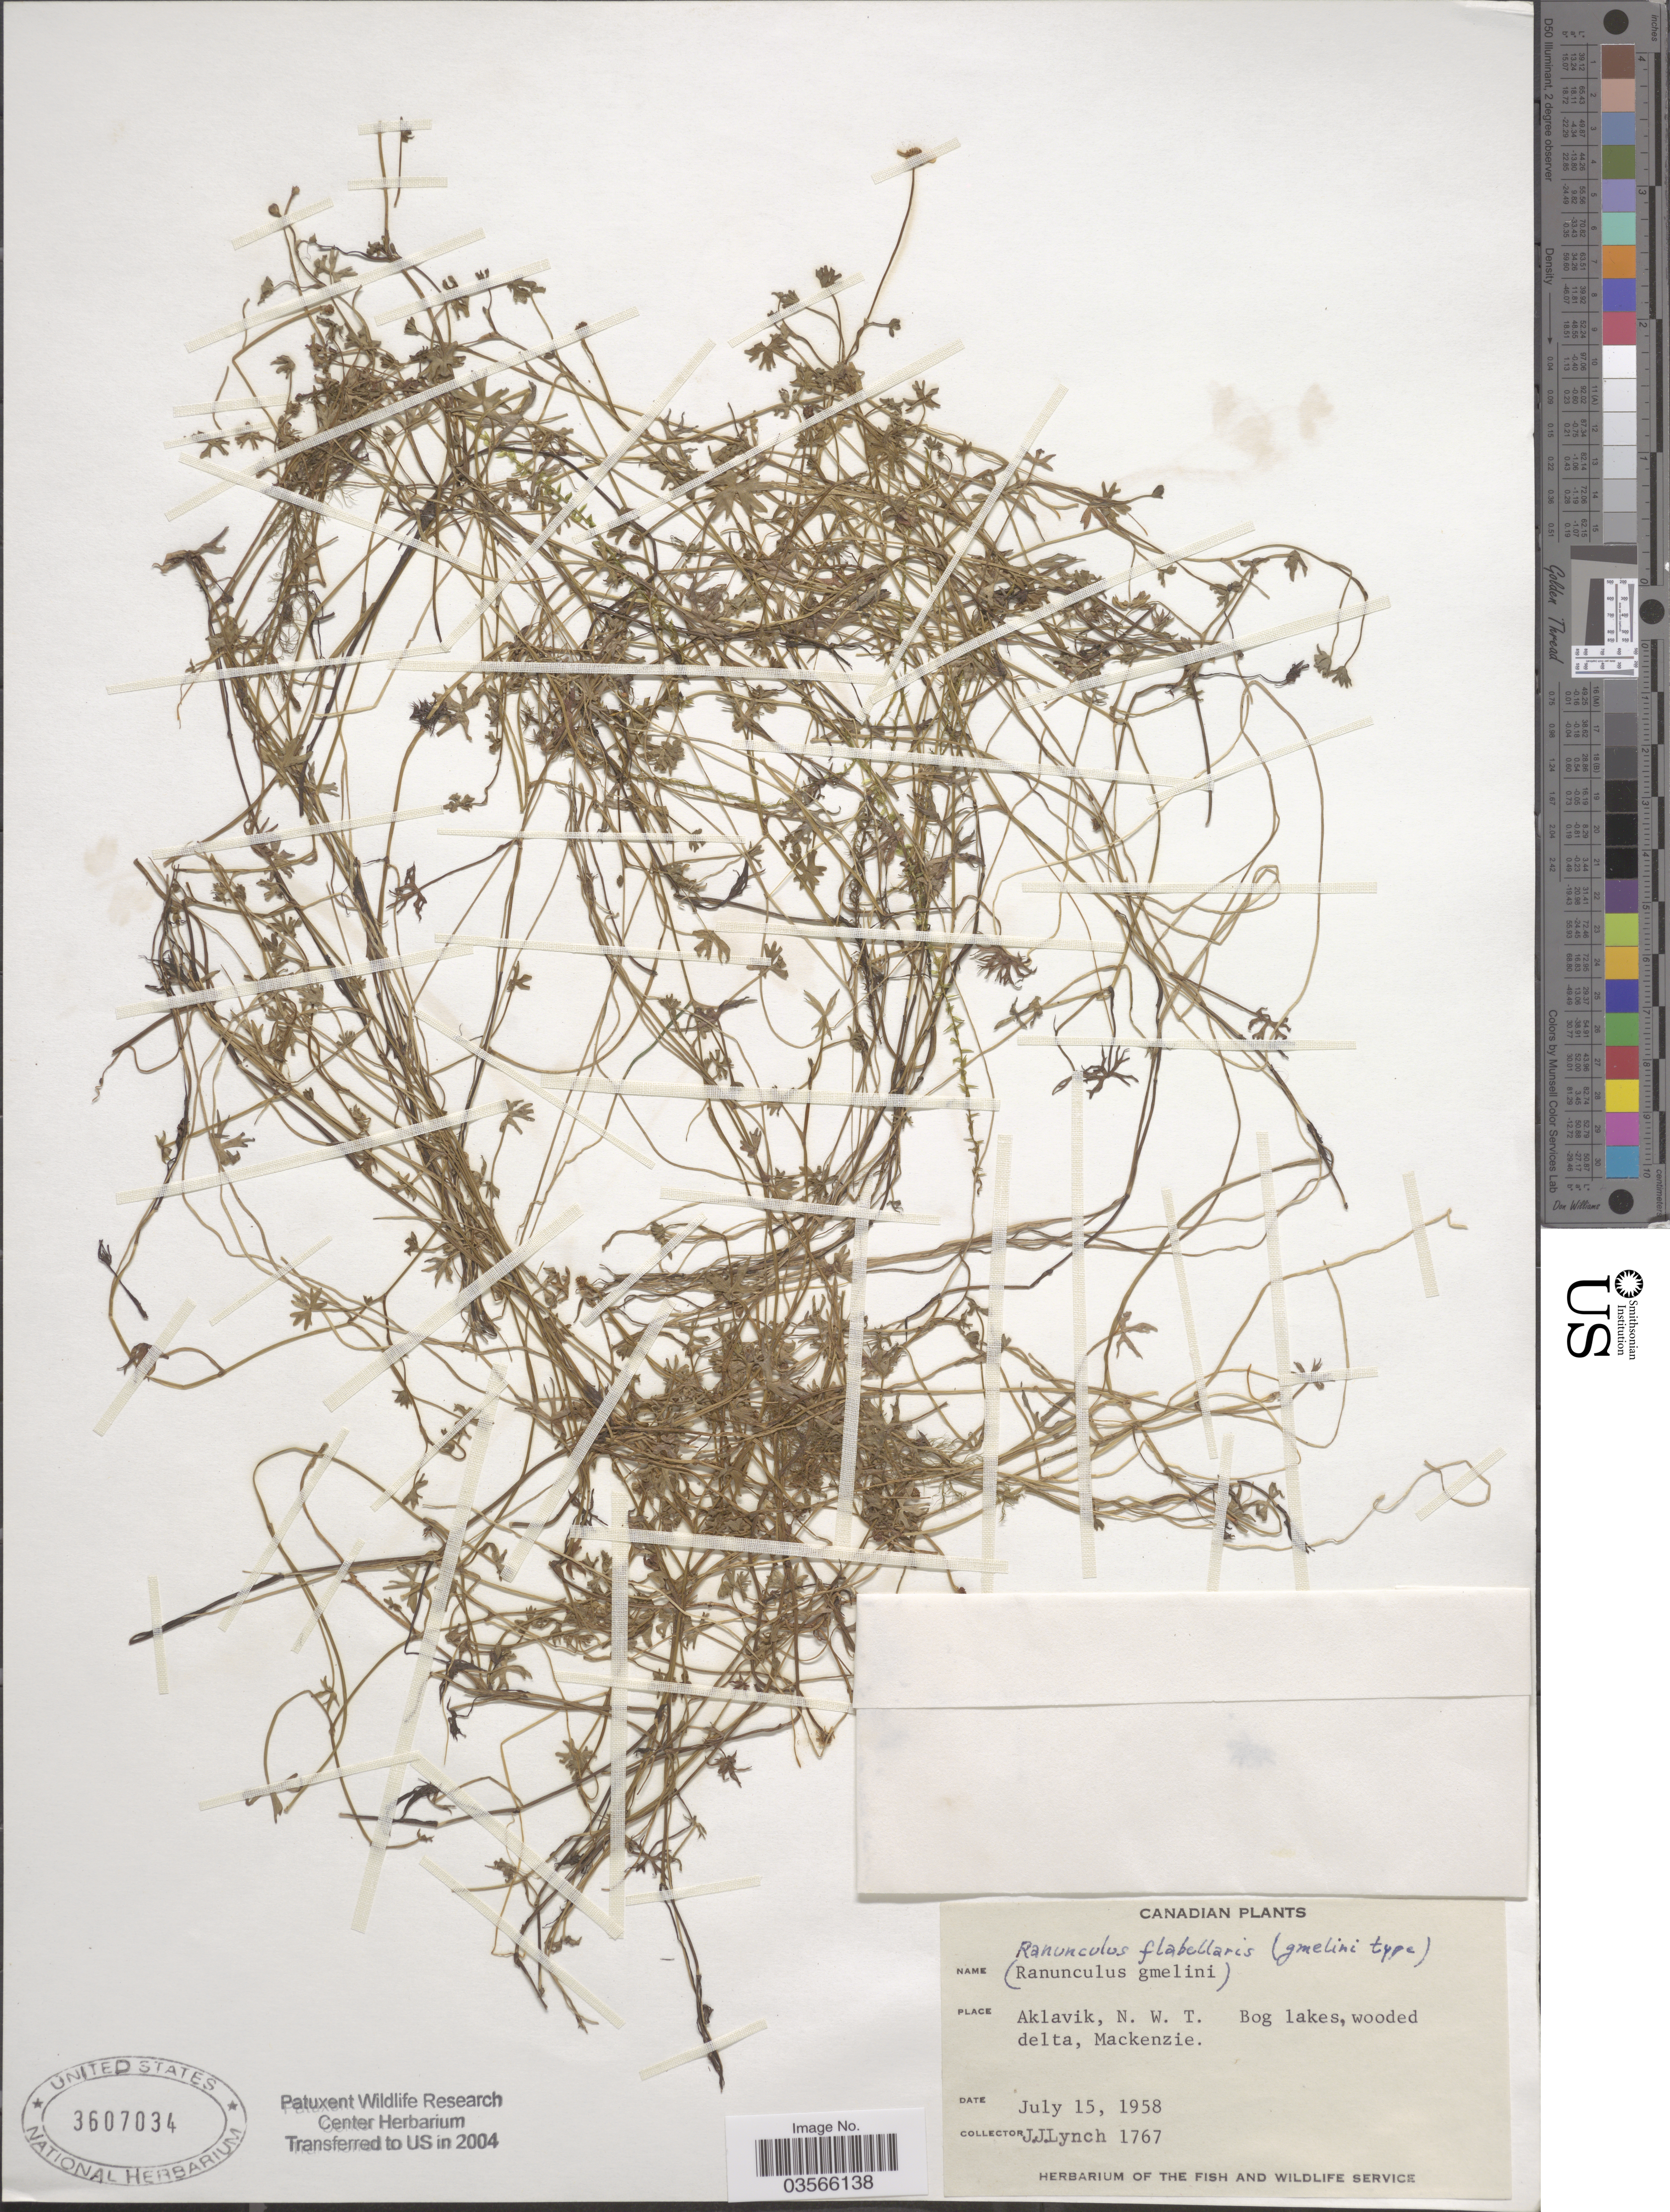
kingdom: Plantae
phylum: Tracheophyta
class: Magnoliopsida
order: Ranunculales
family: Ranunculaceae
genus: Ranunculus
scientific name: Ranunculus flabellaris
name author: Raf.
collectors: J. Lynch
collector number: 1767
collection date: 1958-07-15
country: Canada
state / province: Northwest Territories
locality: Aklavik. Bog lakes, wooded delta, Mackenzie.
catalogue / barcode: US 3607034